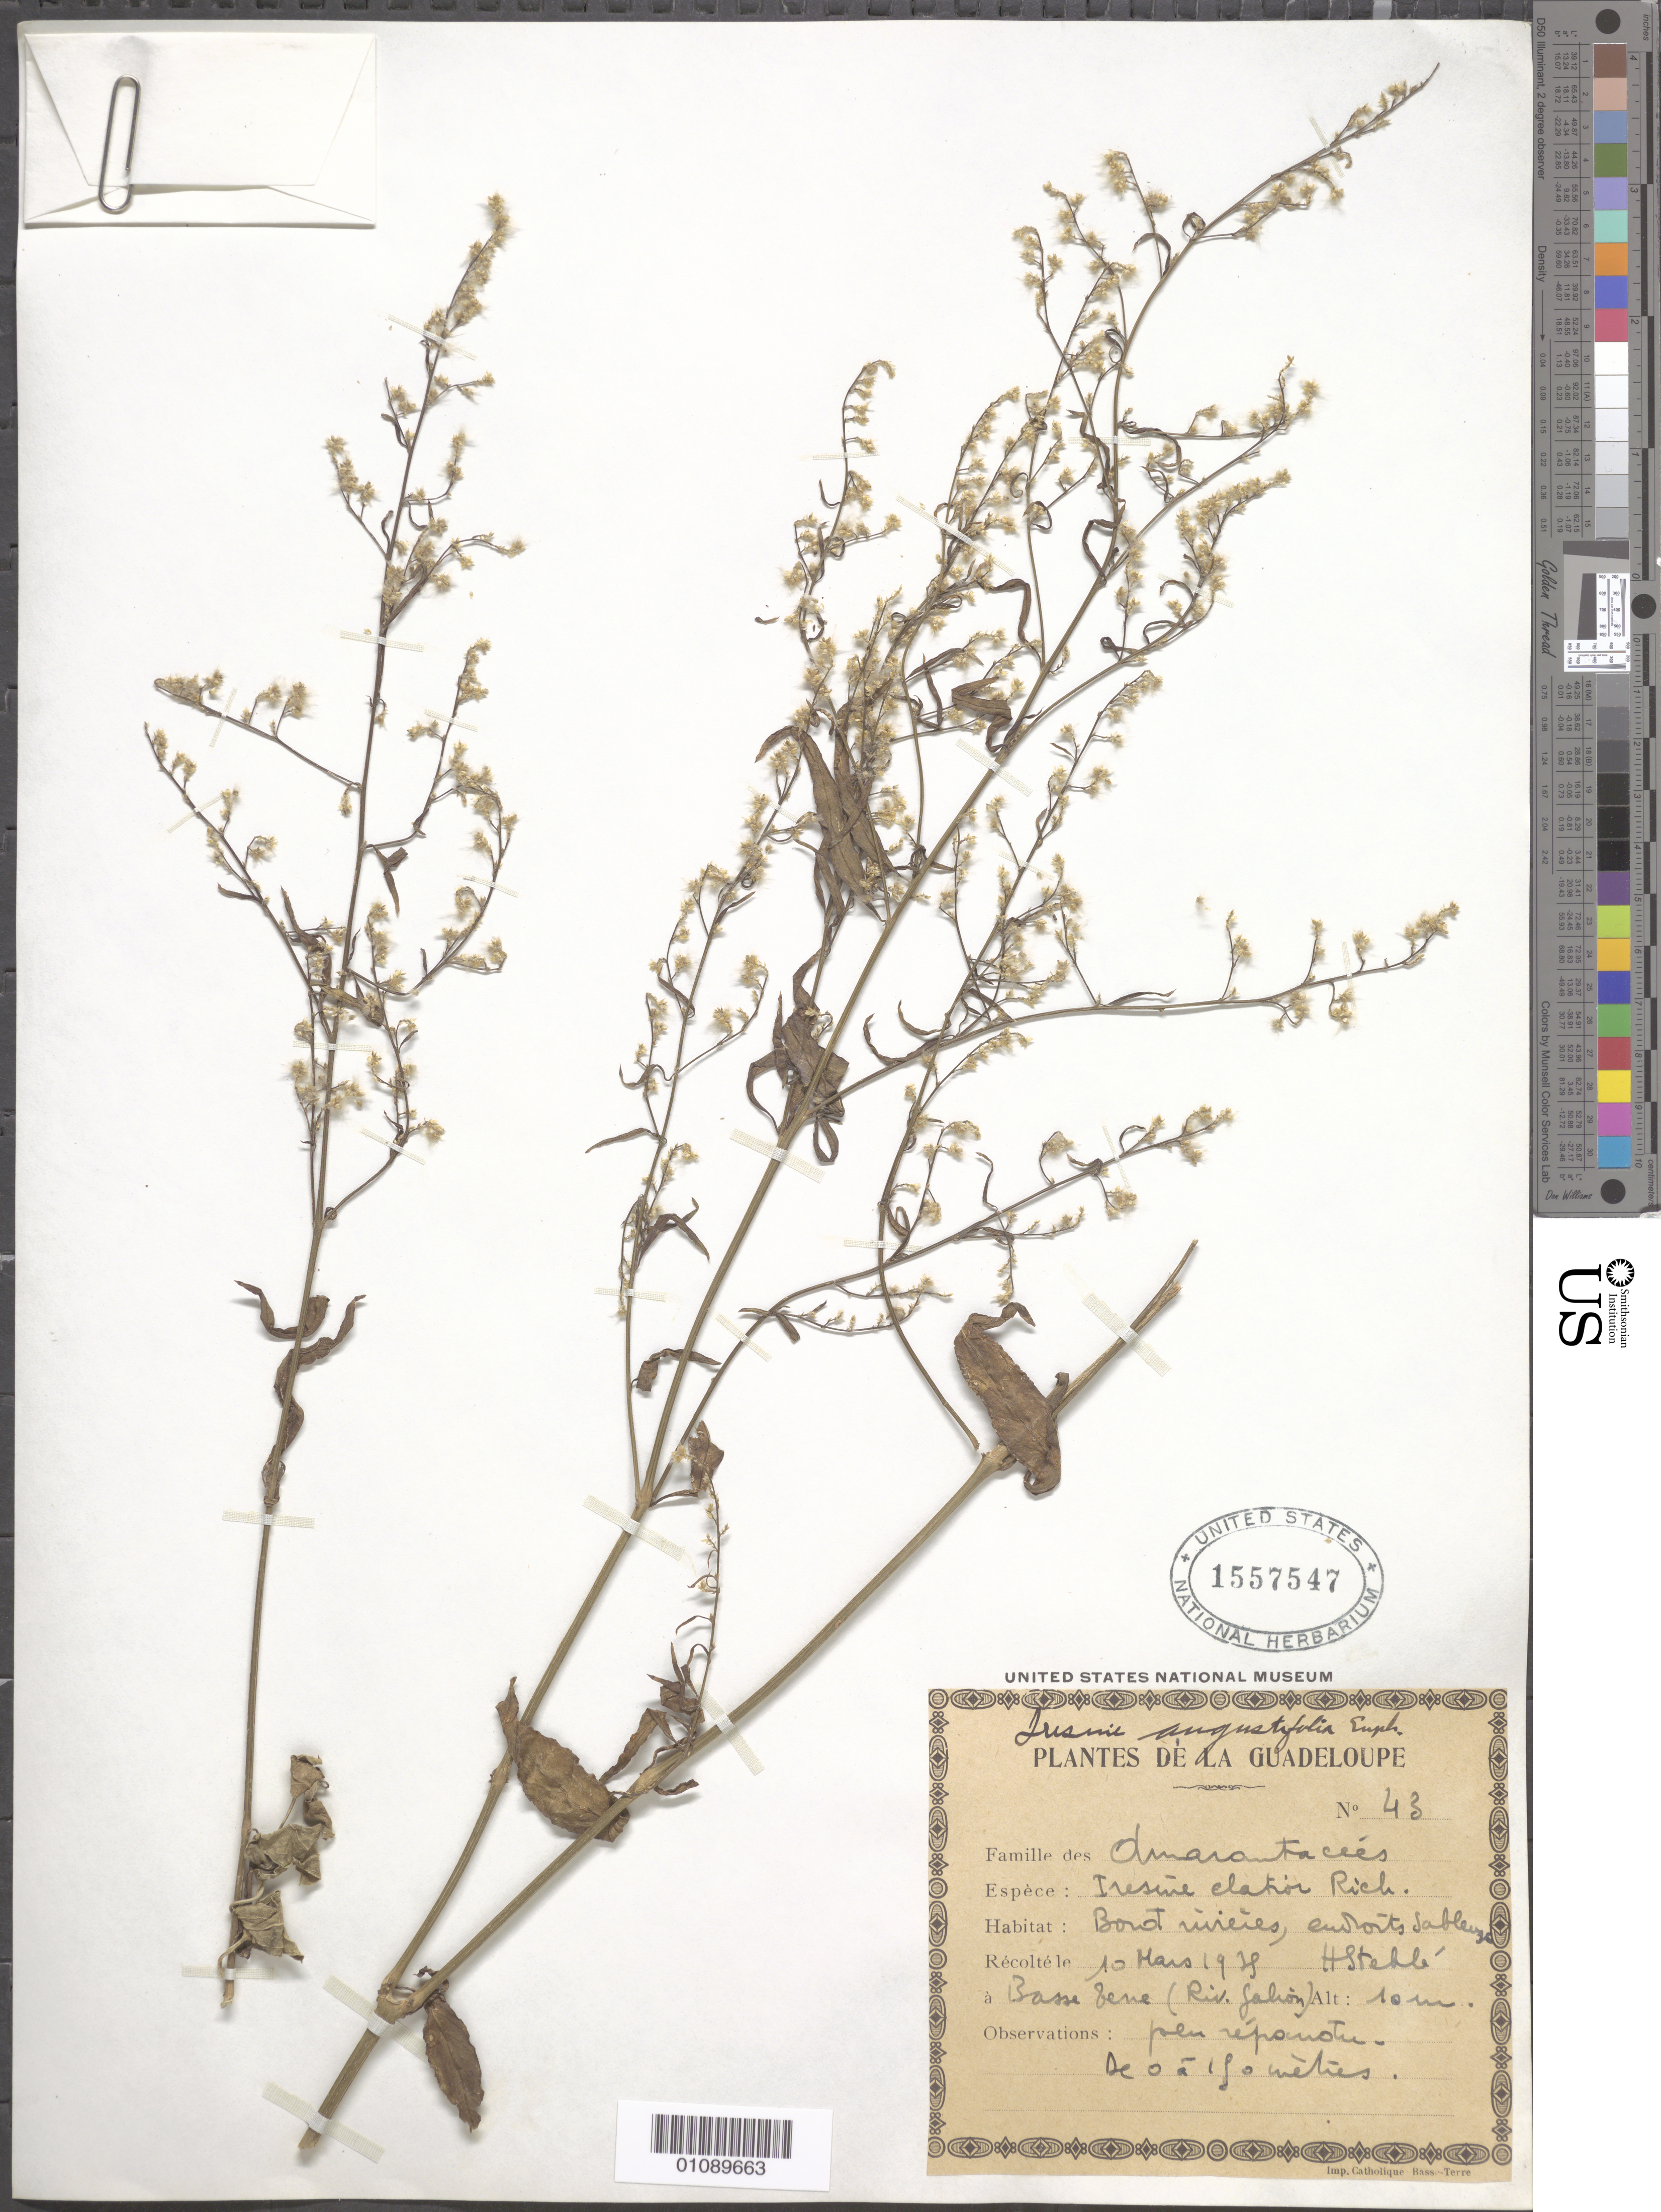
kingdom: Plantae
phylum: Tracheophyta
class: Magnoliopsida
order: Caryophyllales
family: Amaranthaceae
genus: Iresine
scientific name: Iresine elatior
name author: Rich. ex Willd.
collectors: H. Stehlé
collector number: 43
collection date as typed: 10 Mar 1938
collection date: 1938-03-10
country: Guadeloupe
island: Basse Terre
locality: Basse-Terre Riv. Salion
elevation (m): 0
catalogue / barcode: US 1556547